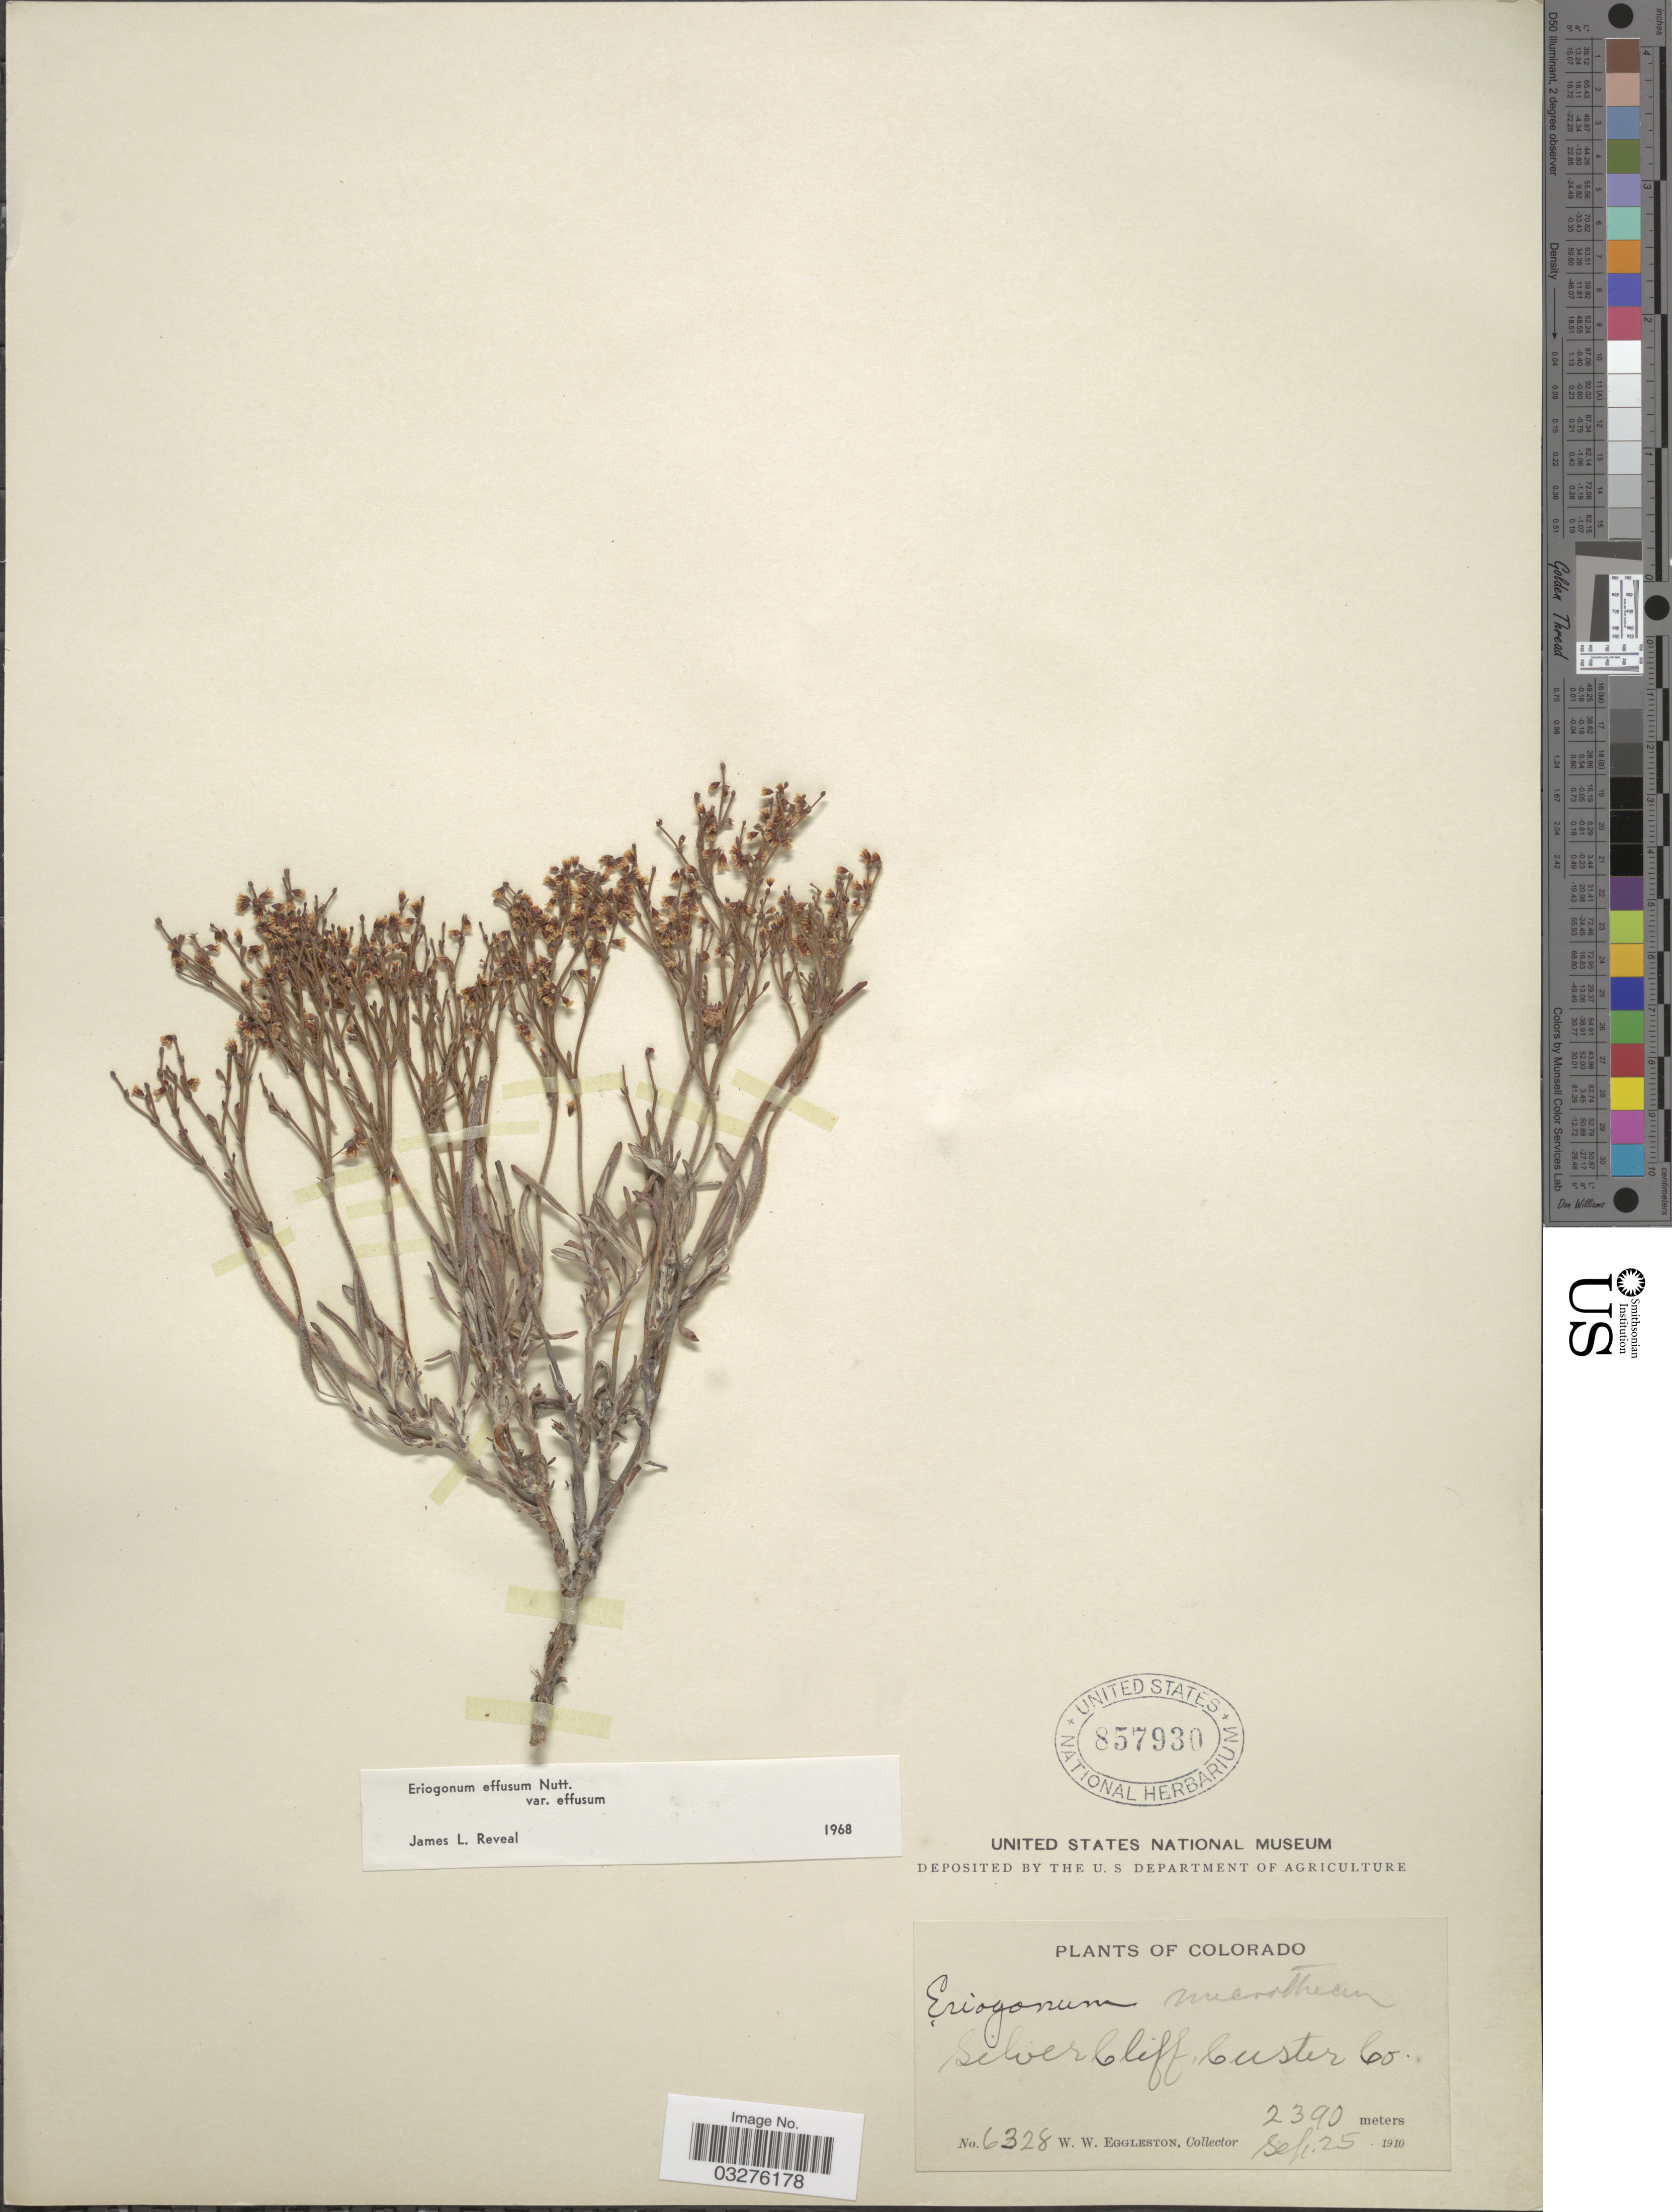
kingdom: Plantae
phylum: Tracheophyta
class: Magnoliopsida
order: Caryophyllales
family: Polygonaceae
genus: Eriogonum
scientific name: Eriogonum effusum var. effusum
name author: Nutt.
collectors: W. W. Eggleston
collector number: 6328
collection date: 1910-09-25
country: United States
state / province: Colorado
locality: Silver Cliff, Custer Co.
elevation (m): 2390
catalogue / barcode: US 857930